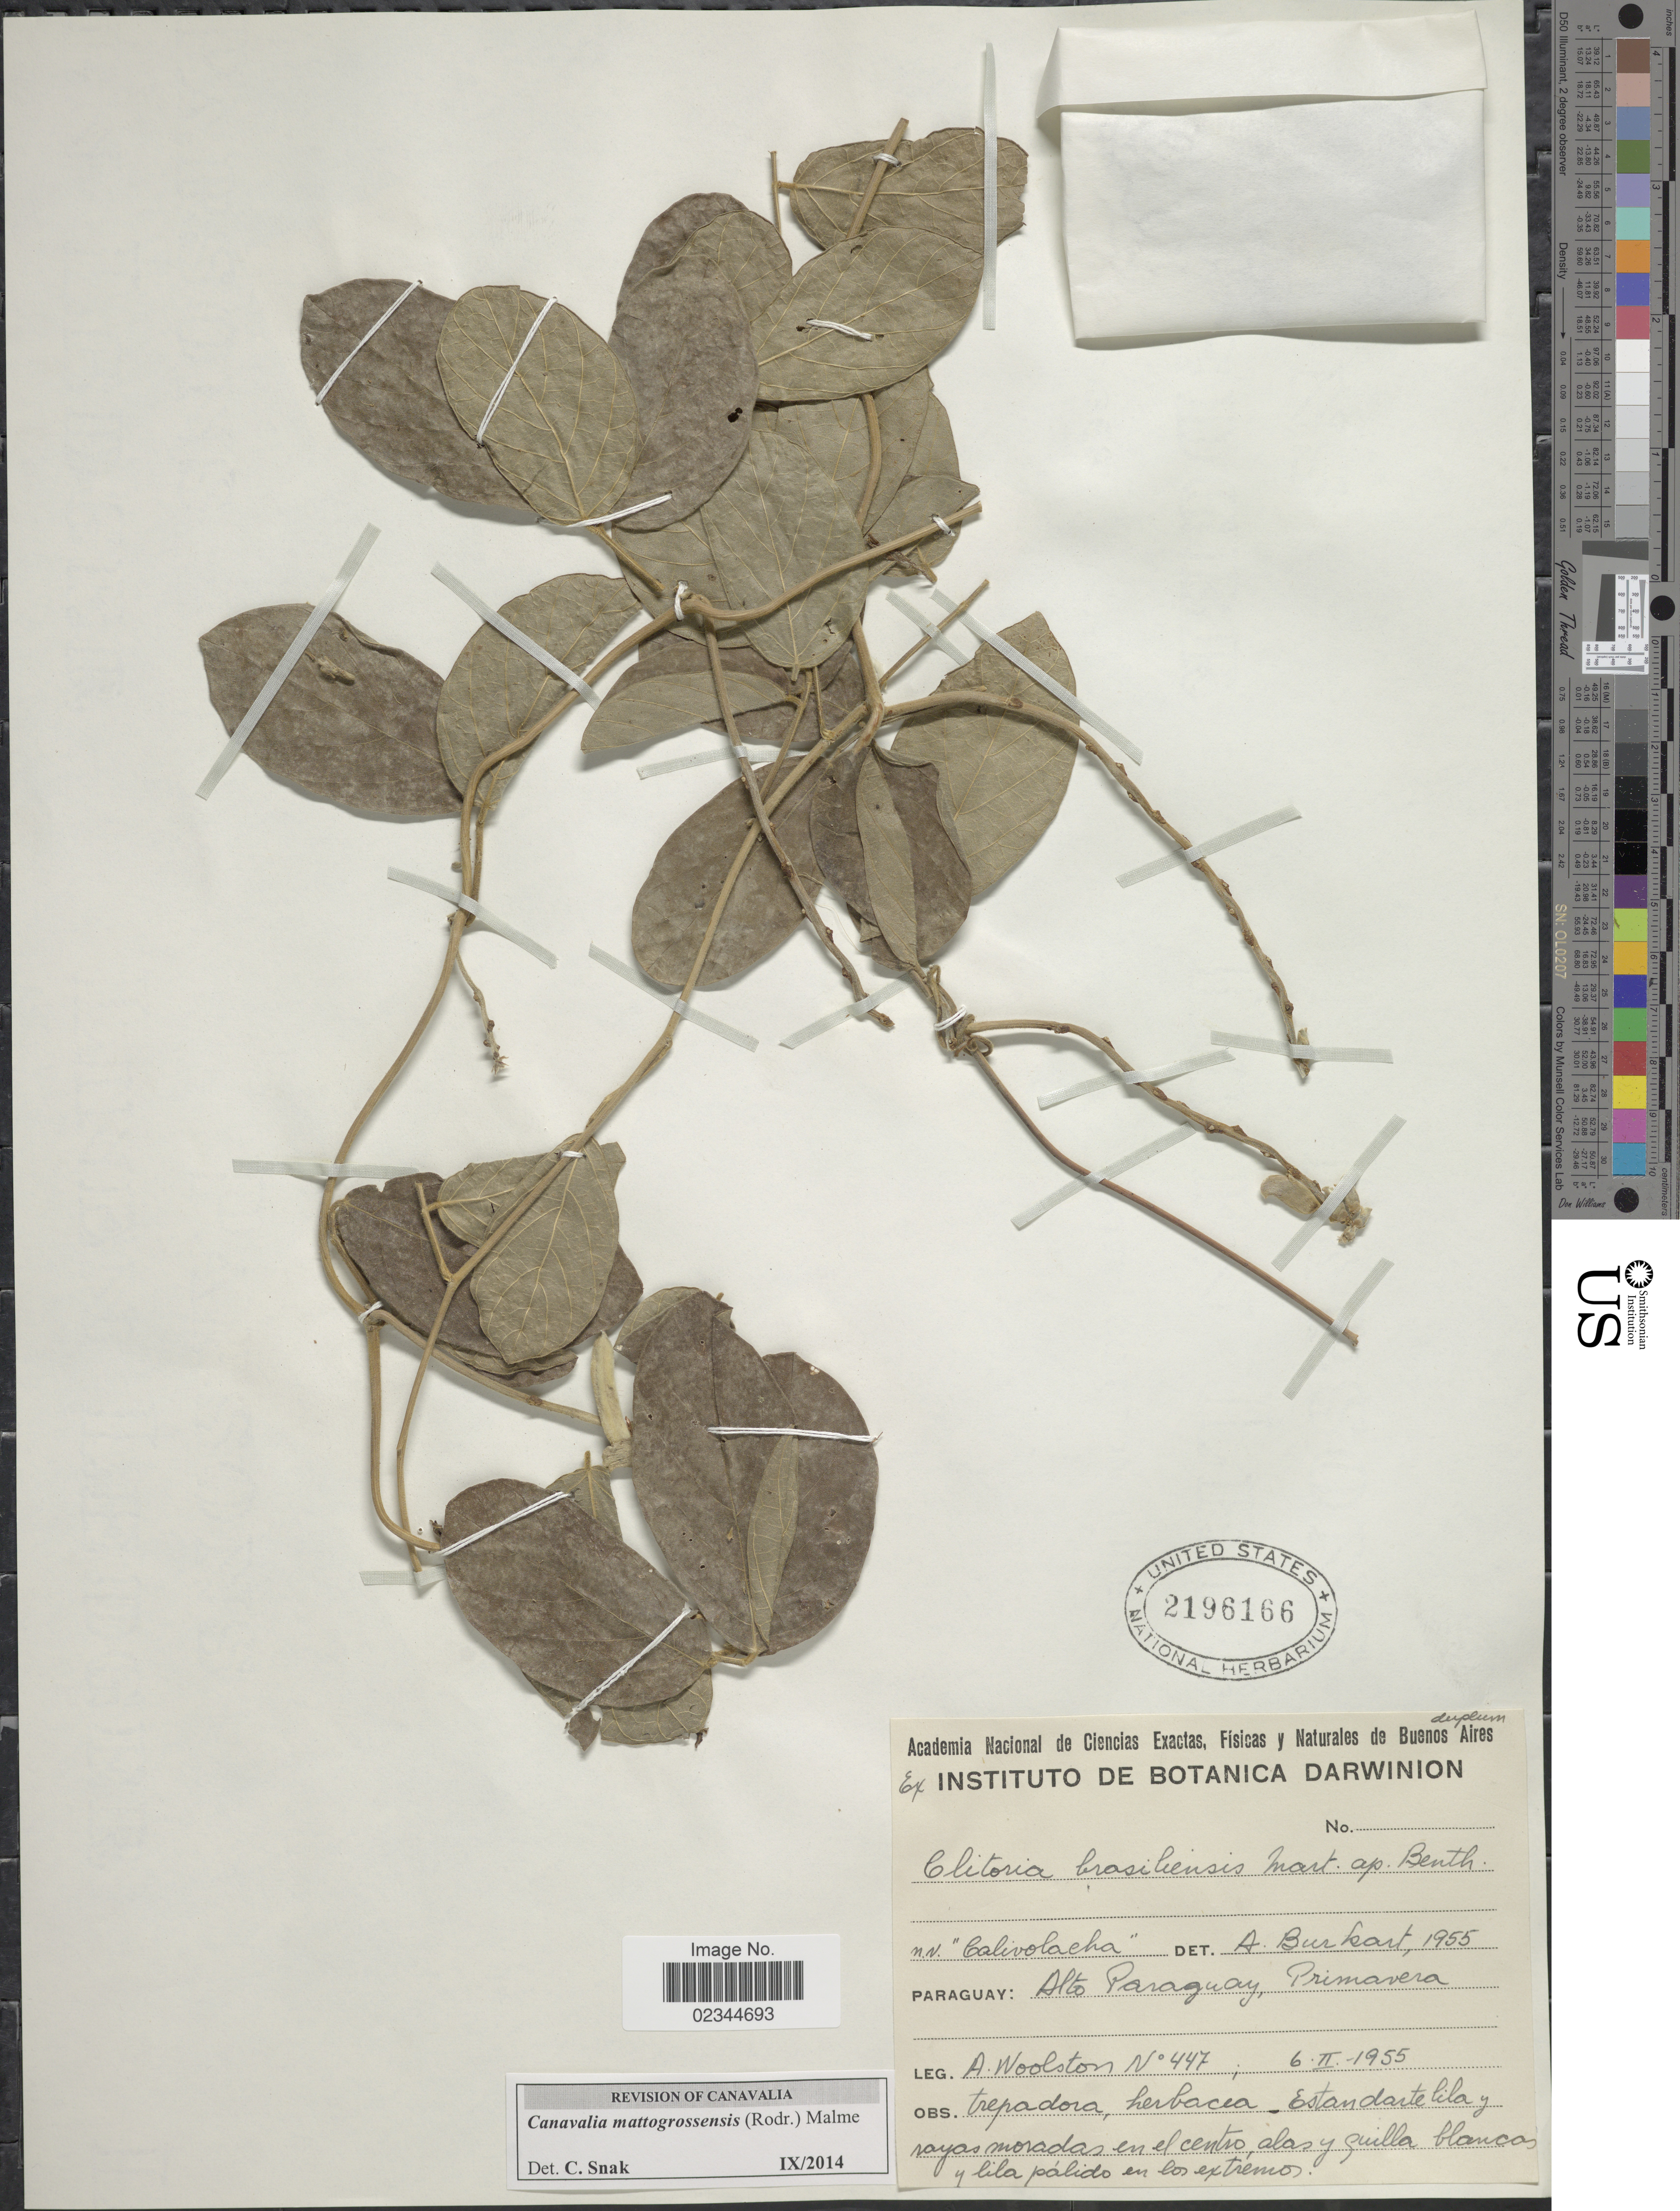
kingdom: Plantae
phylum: Tracheophyta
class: Magnoliopsida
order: Fabales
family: Fabaceae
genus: Canavalia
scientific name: Canavalia mattogrossensis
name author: (Barb. Rodr.) Malme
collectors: A. Woolston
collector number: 447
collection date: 1955-02-06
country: Paraguay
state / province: Alto Paraguay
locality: Primavera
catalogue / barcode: US 2196166